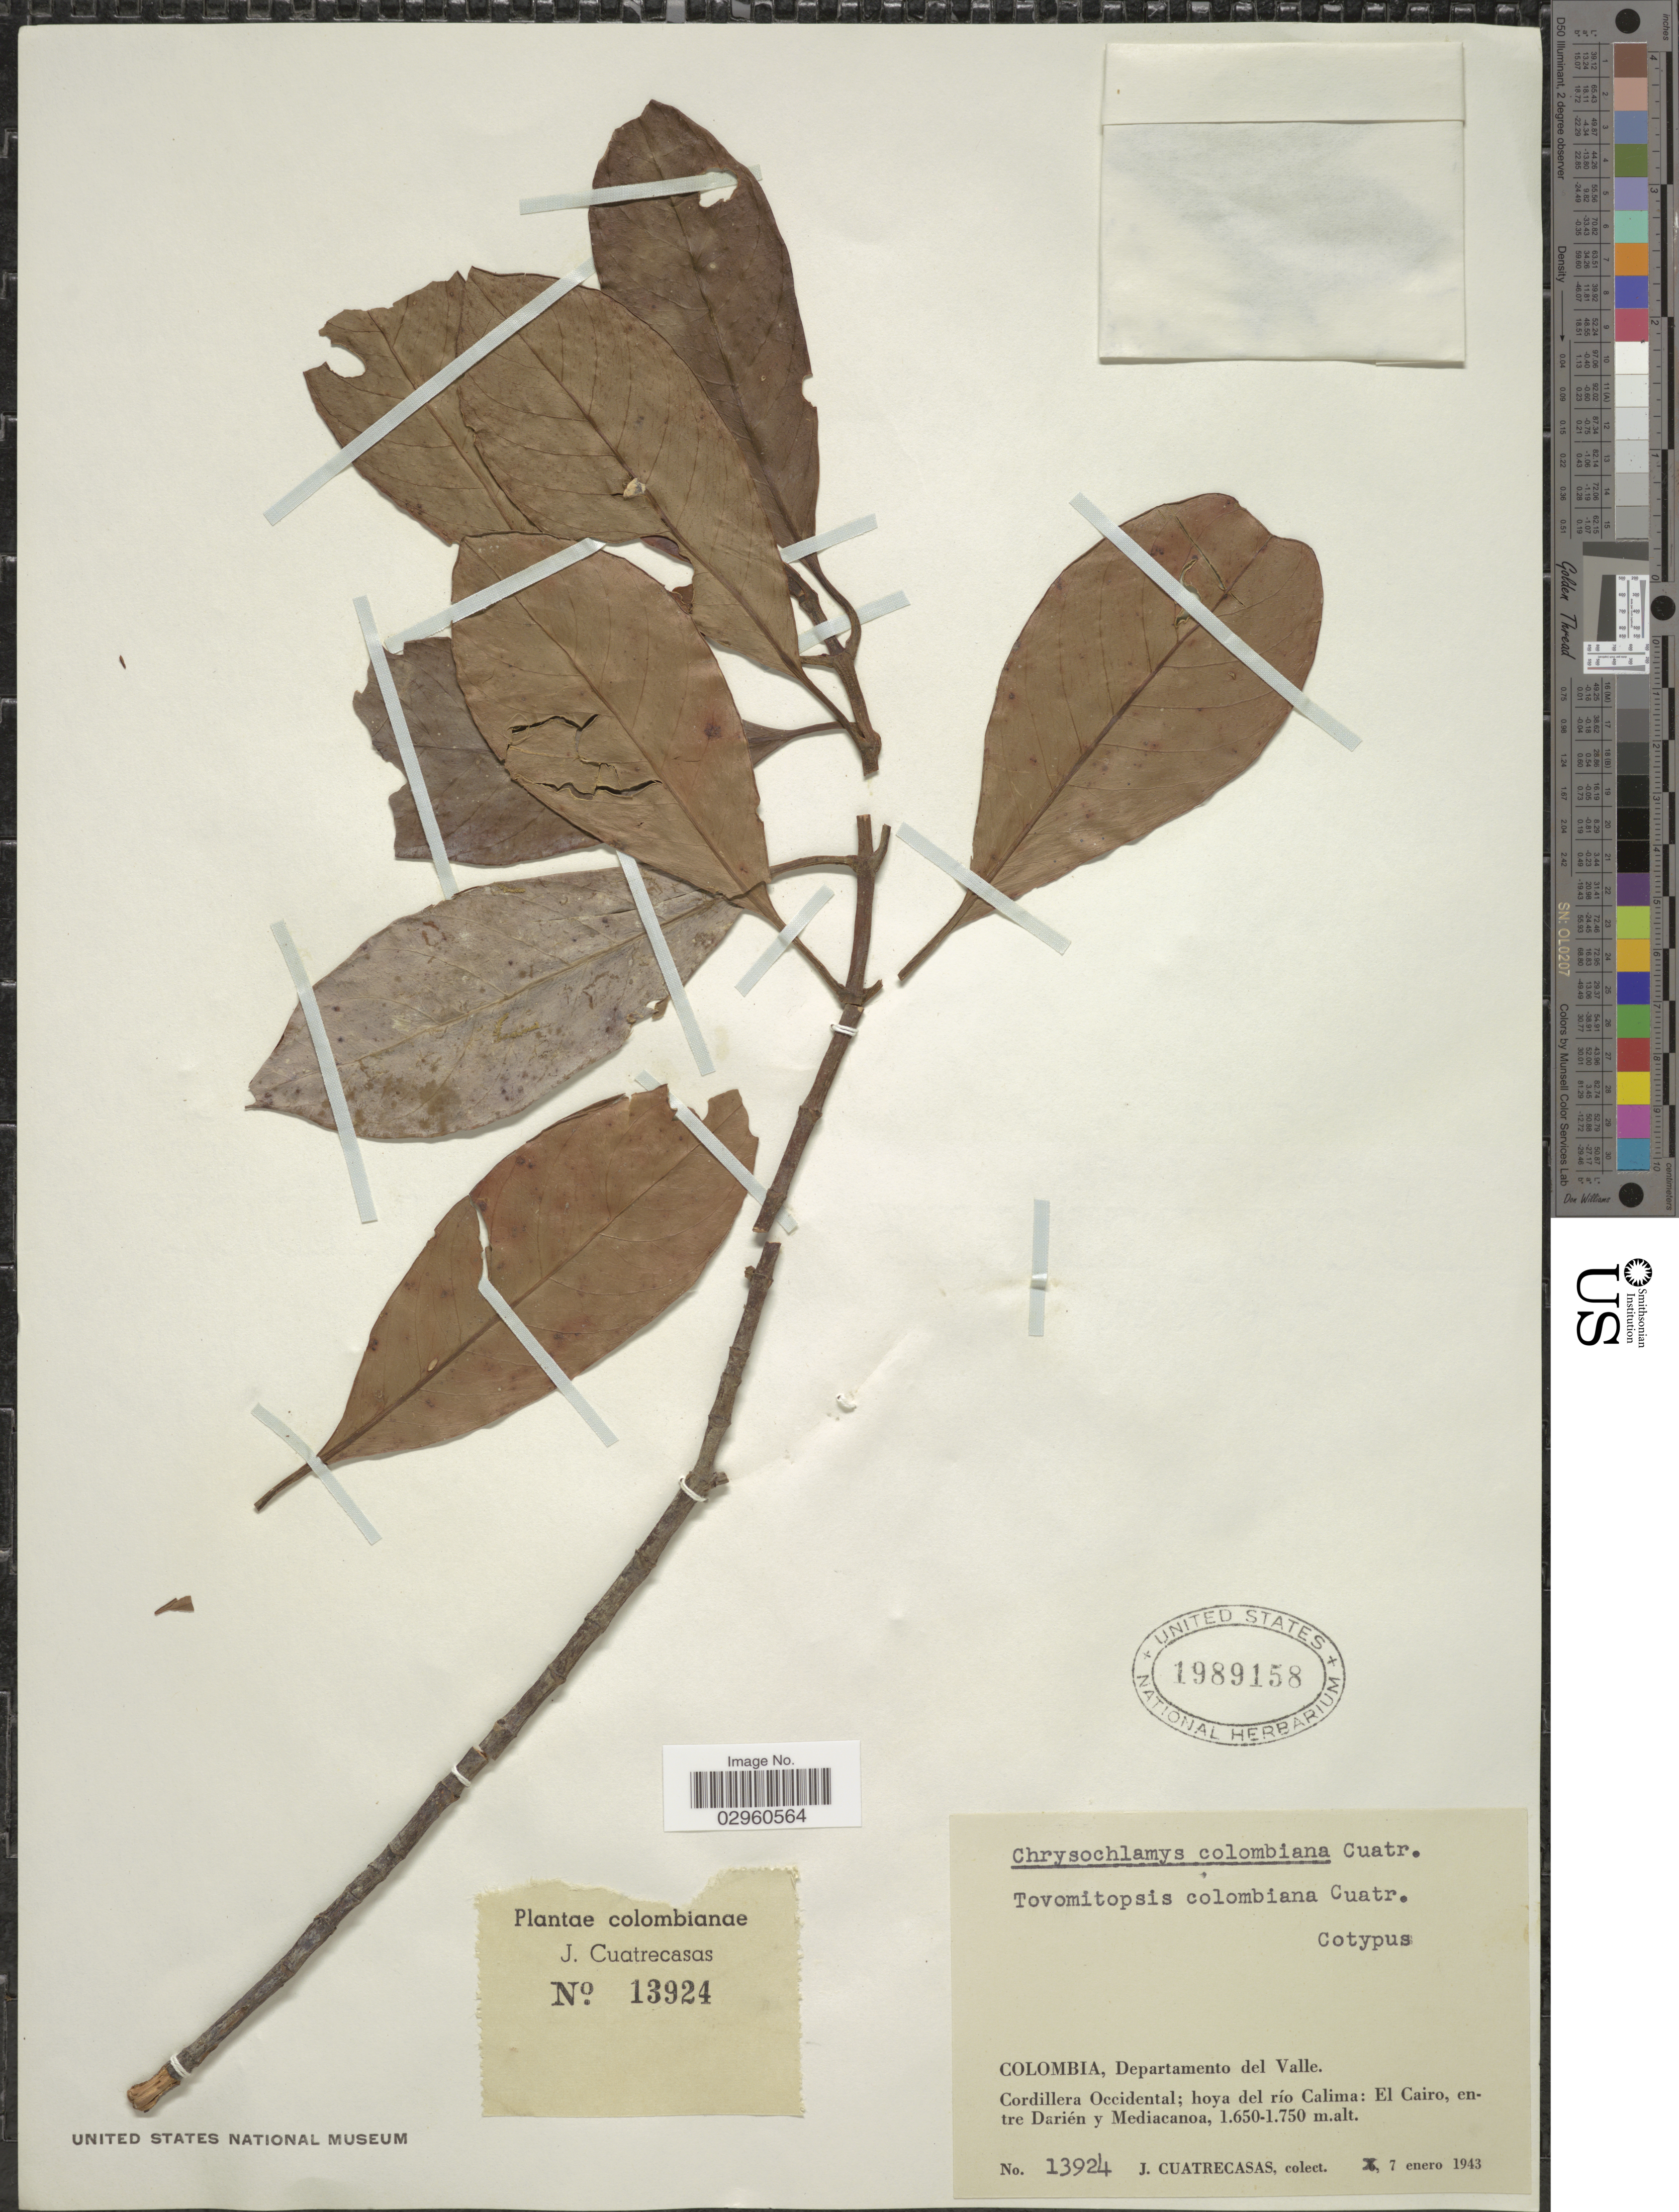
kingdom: Plantae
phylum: Tracheophyta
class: Magnoliopsida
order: Malpighiales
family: Clusiaceae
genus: Chrysochlamys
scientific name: Chrysochlamys colombiana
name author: (Cuatrec.) Cuatrec.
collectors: J. Cuatrecasas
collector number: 13924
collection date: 1943-01-07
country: Colombia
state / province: Valle del Cauca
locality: Departamento del Valle. Cordillera Occidental; hoya del río Calima: El Cairo, entre Darién y Mediacanoa.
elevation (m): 1650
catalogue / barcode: US 1989158